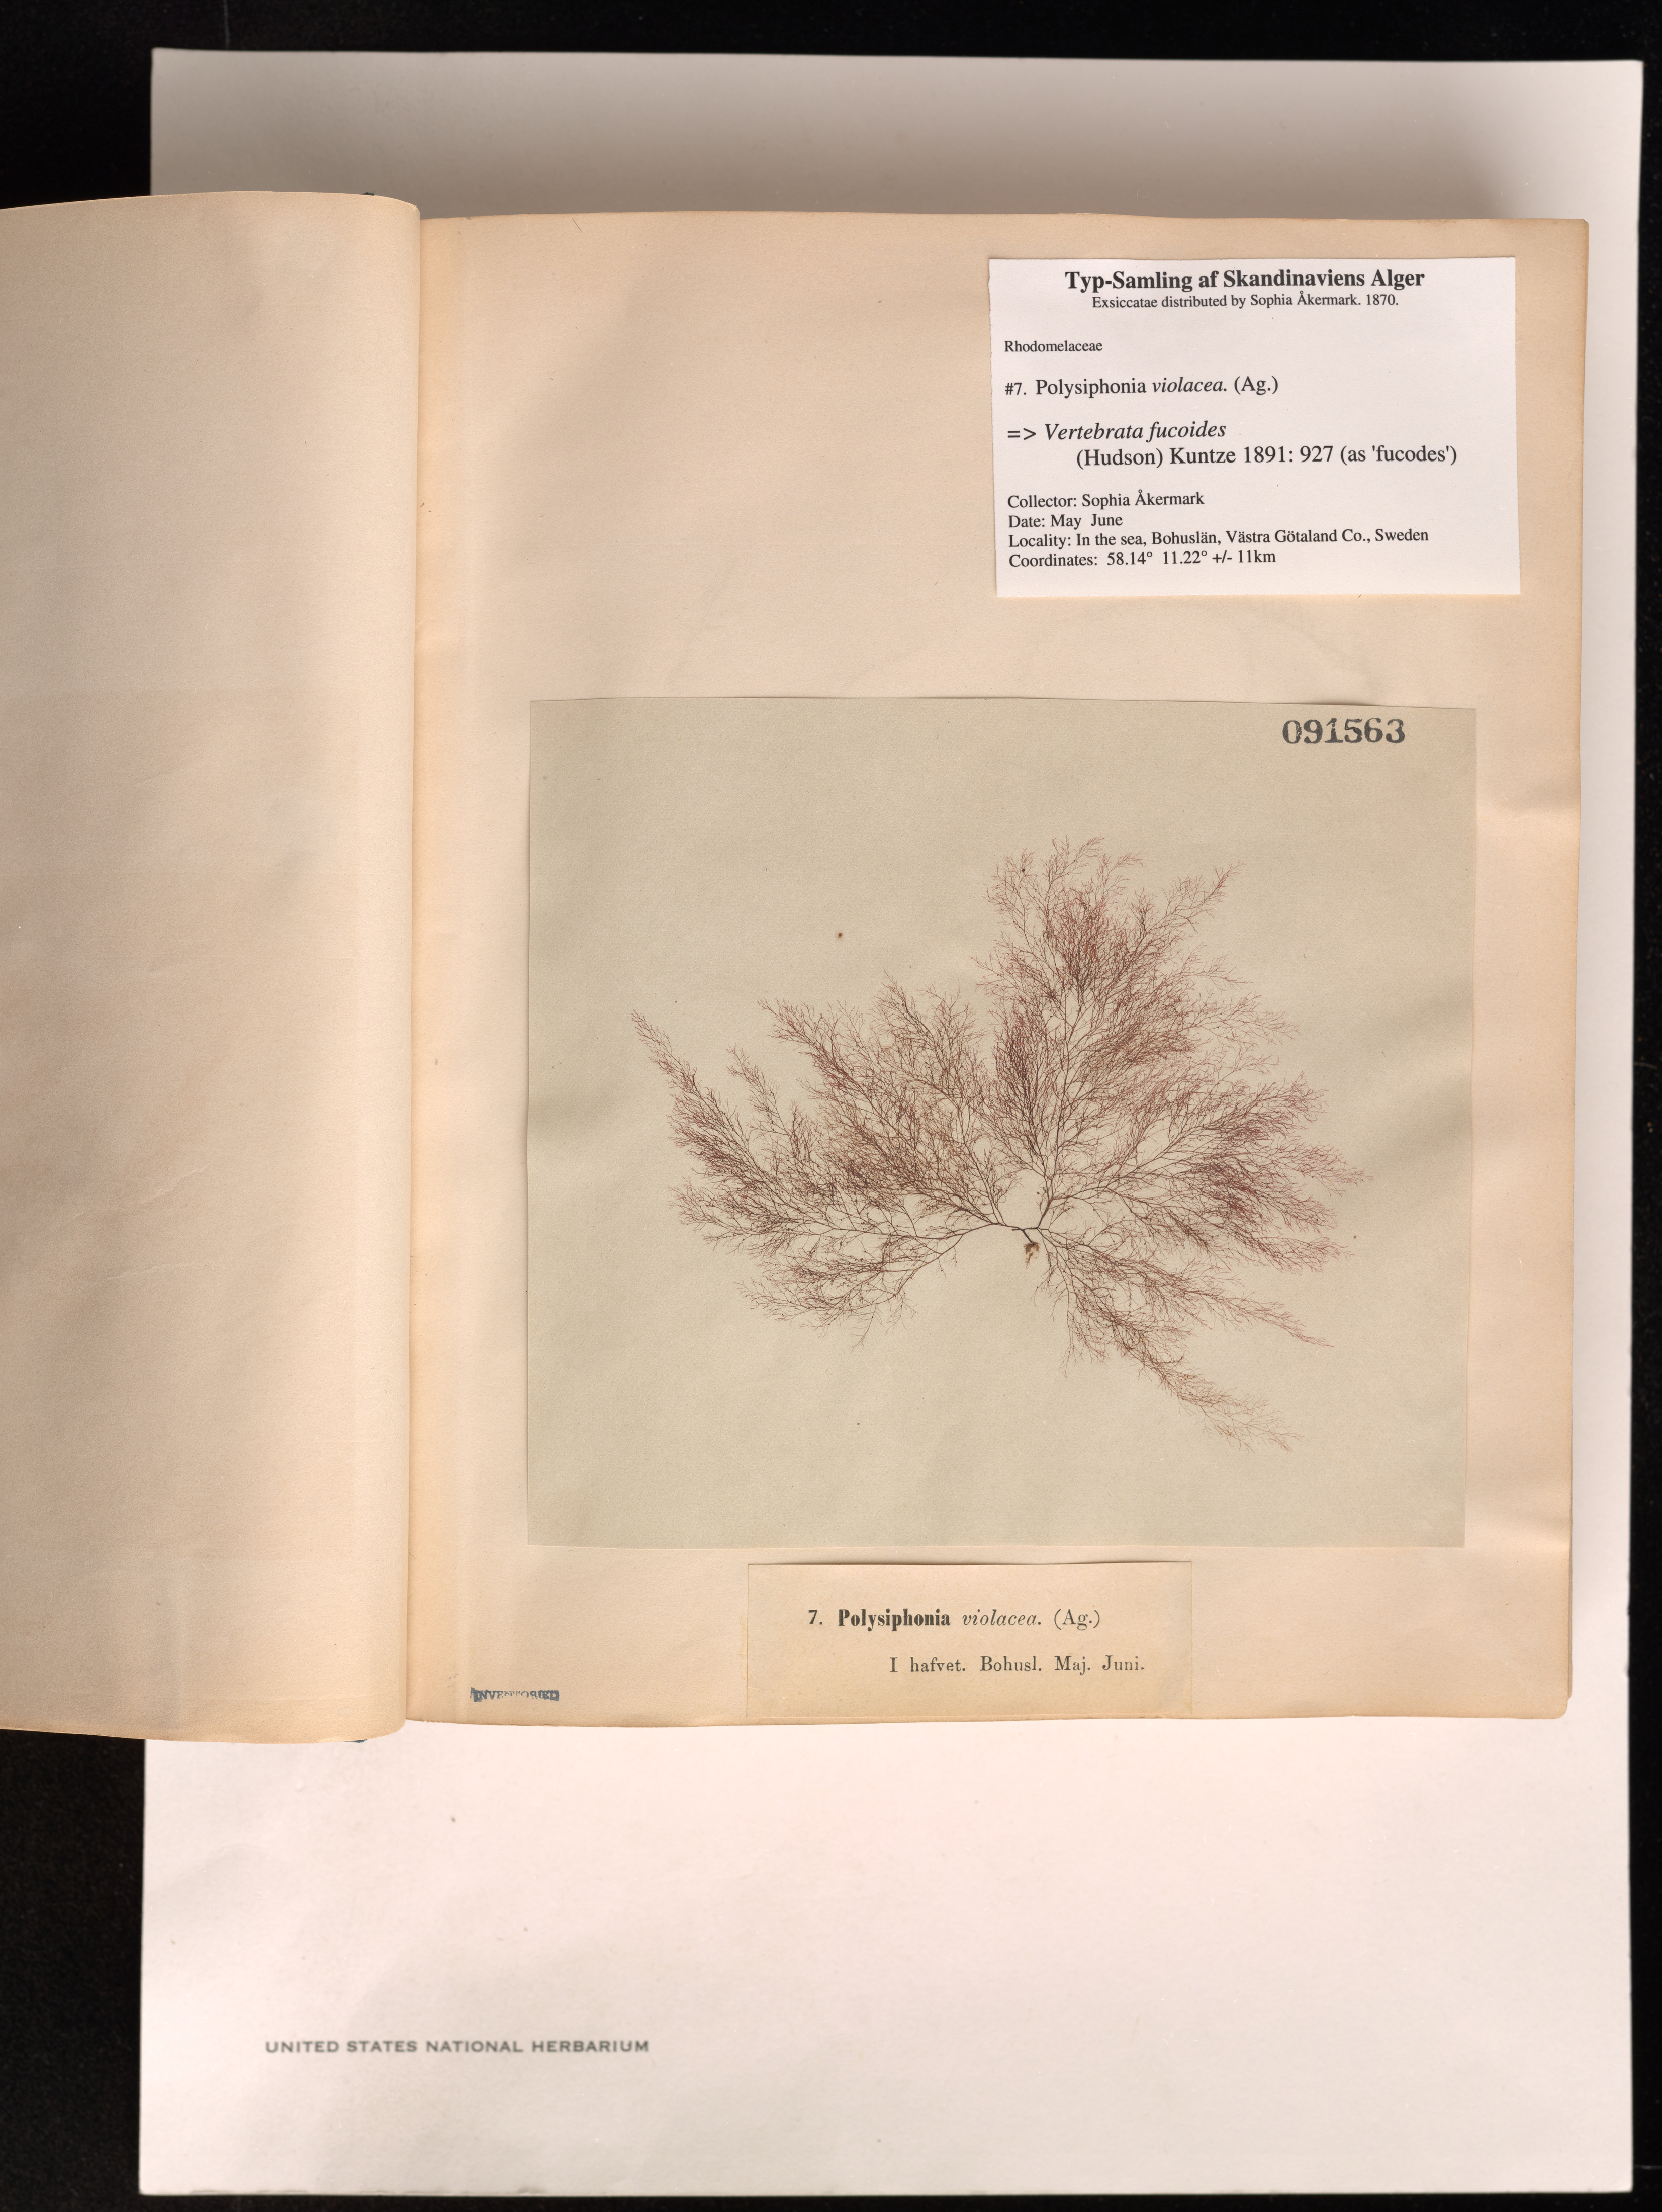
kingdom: Plantae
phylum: Rhodophyta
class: Florideophyceae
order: Ceramiales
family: Rhodomelaceae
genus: Vertebrata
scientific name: Vertebrata fucoides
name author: (Hudson) Kuntze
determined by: Algae name updating Project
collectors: S. Akermark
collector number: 7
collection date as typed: May ---- AND -- Jun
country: Sweden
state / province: Västra Götaland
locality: Bohuslan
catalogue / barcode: US 91563